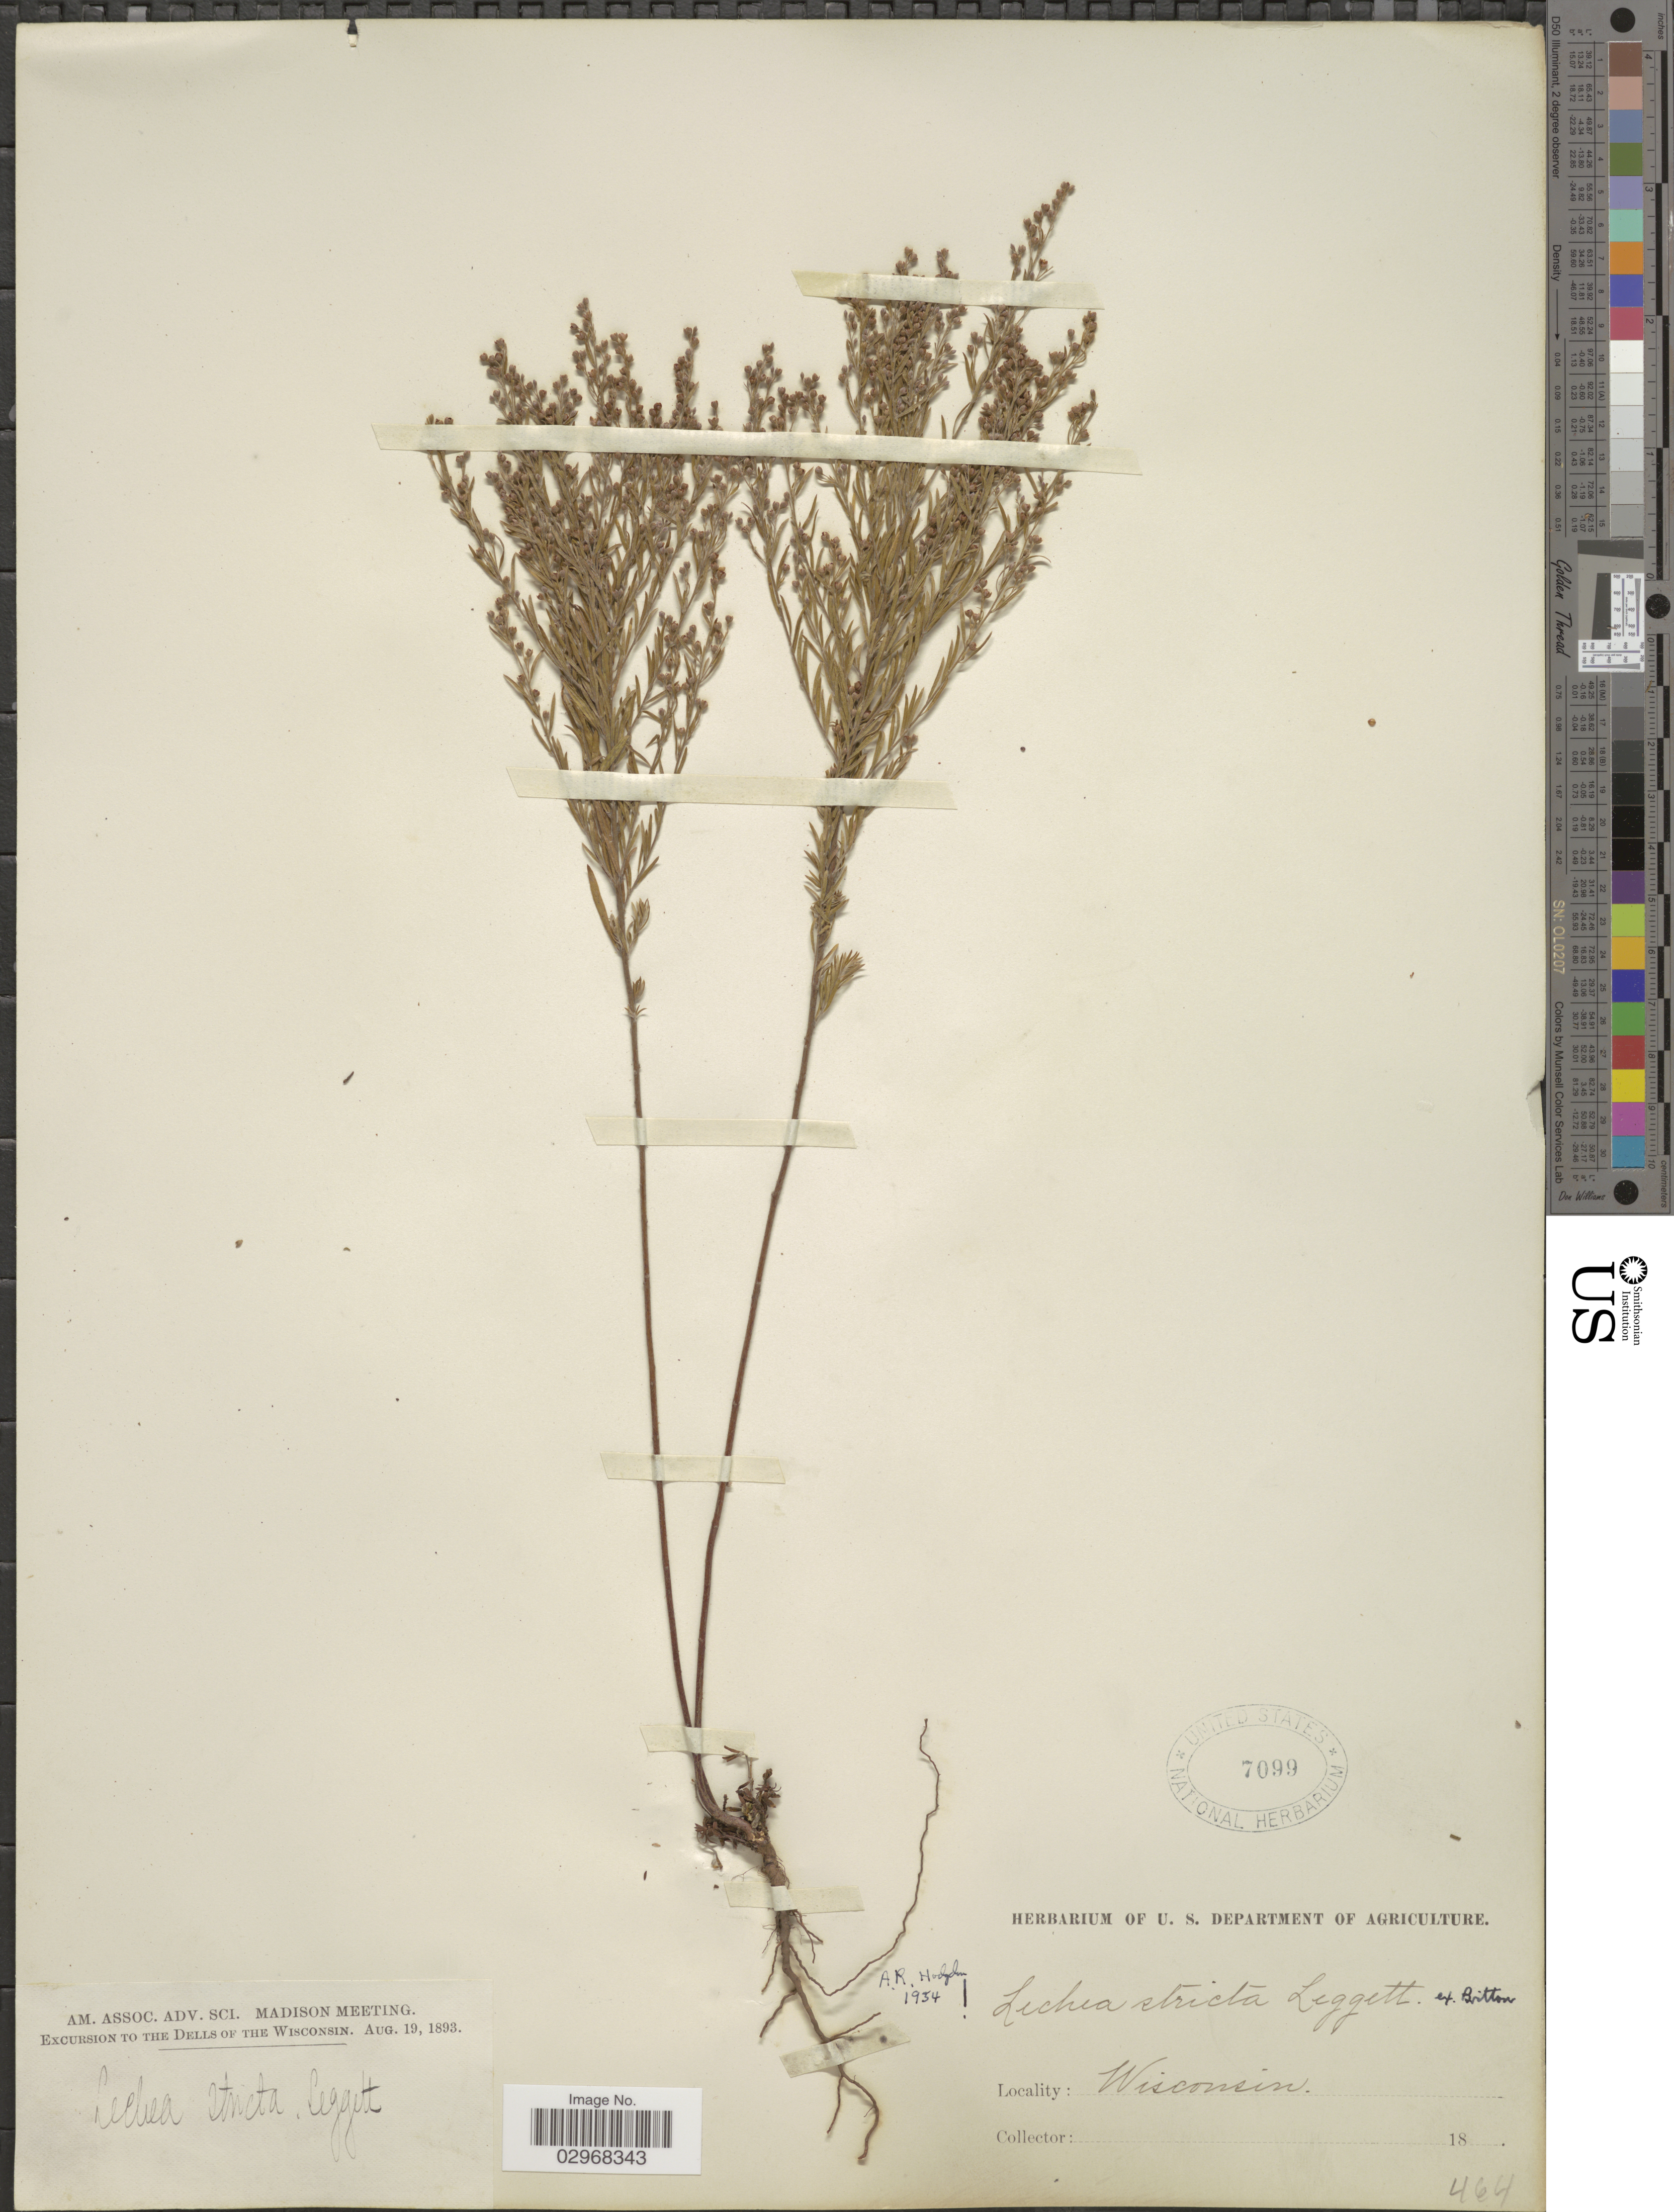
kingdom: Plantae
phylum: Tracheophyta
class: Magnoliopsida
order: Malvales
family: Cistaceae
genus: Lechea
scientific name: Lechea stricta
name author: Legg.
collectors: Facchini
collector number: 464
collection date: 1893-08-19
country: United States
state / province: Wisconsin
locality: The Dells of the Wisconsin.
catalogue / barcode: US 7099